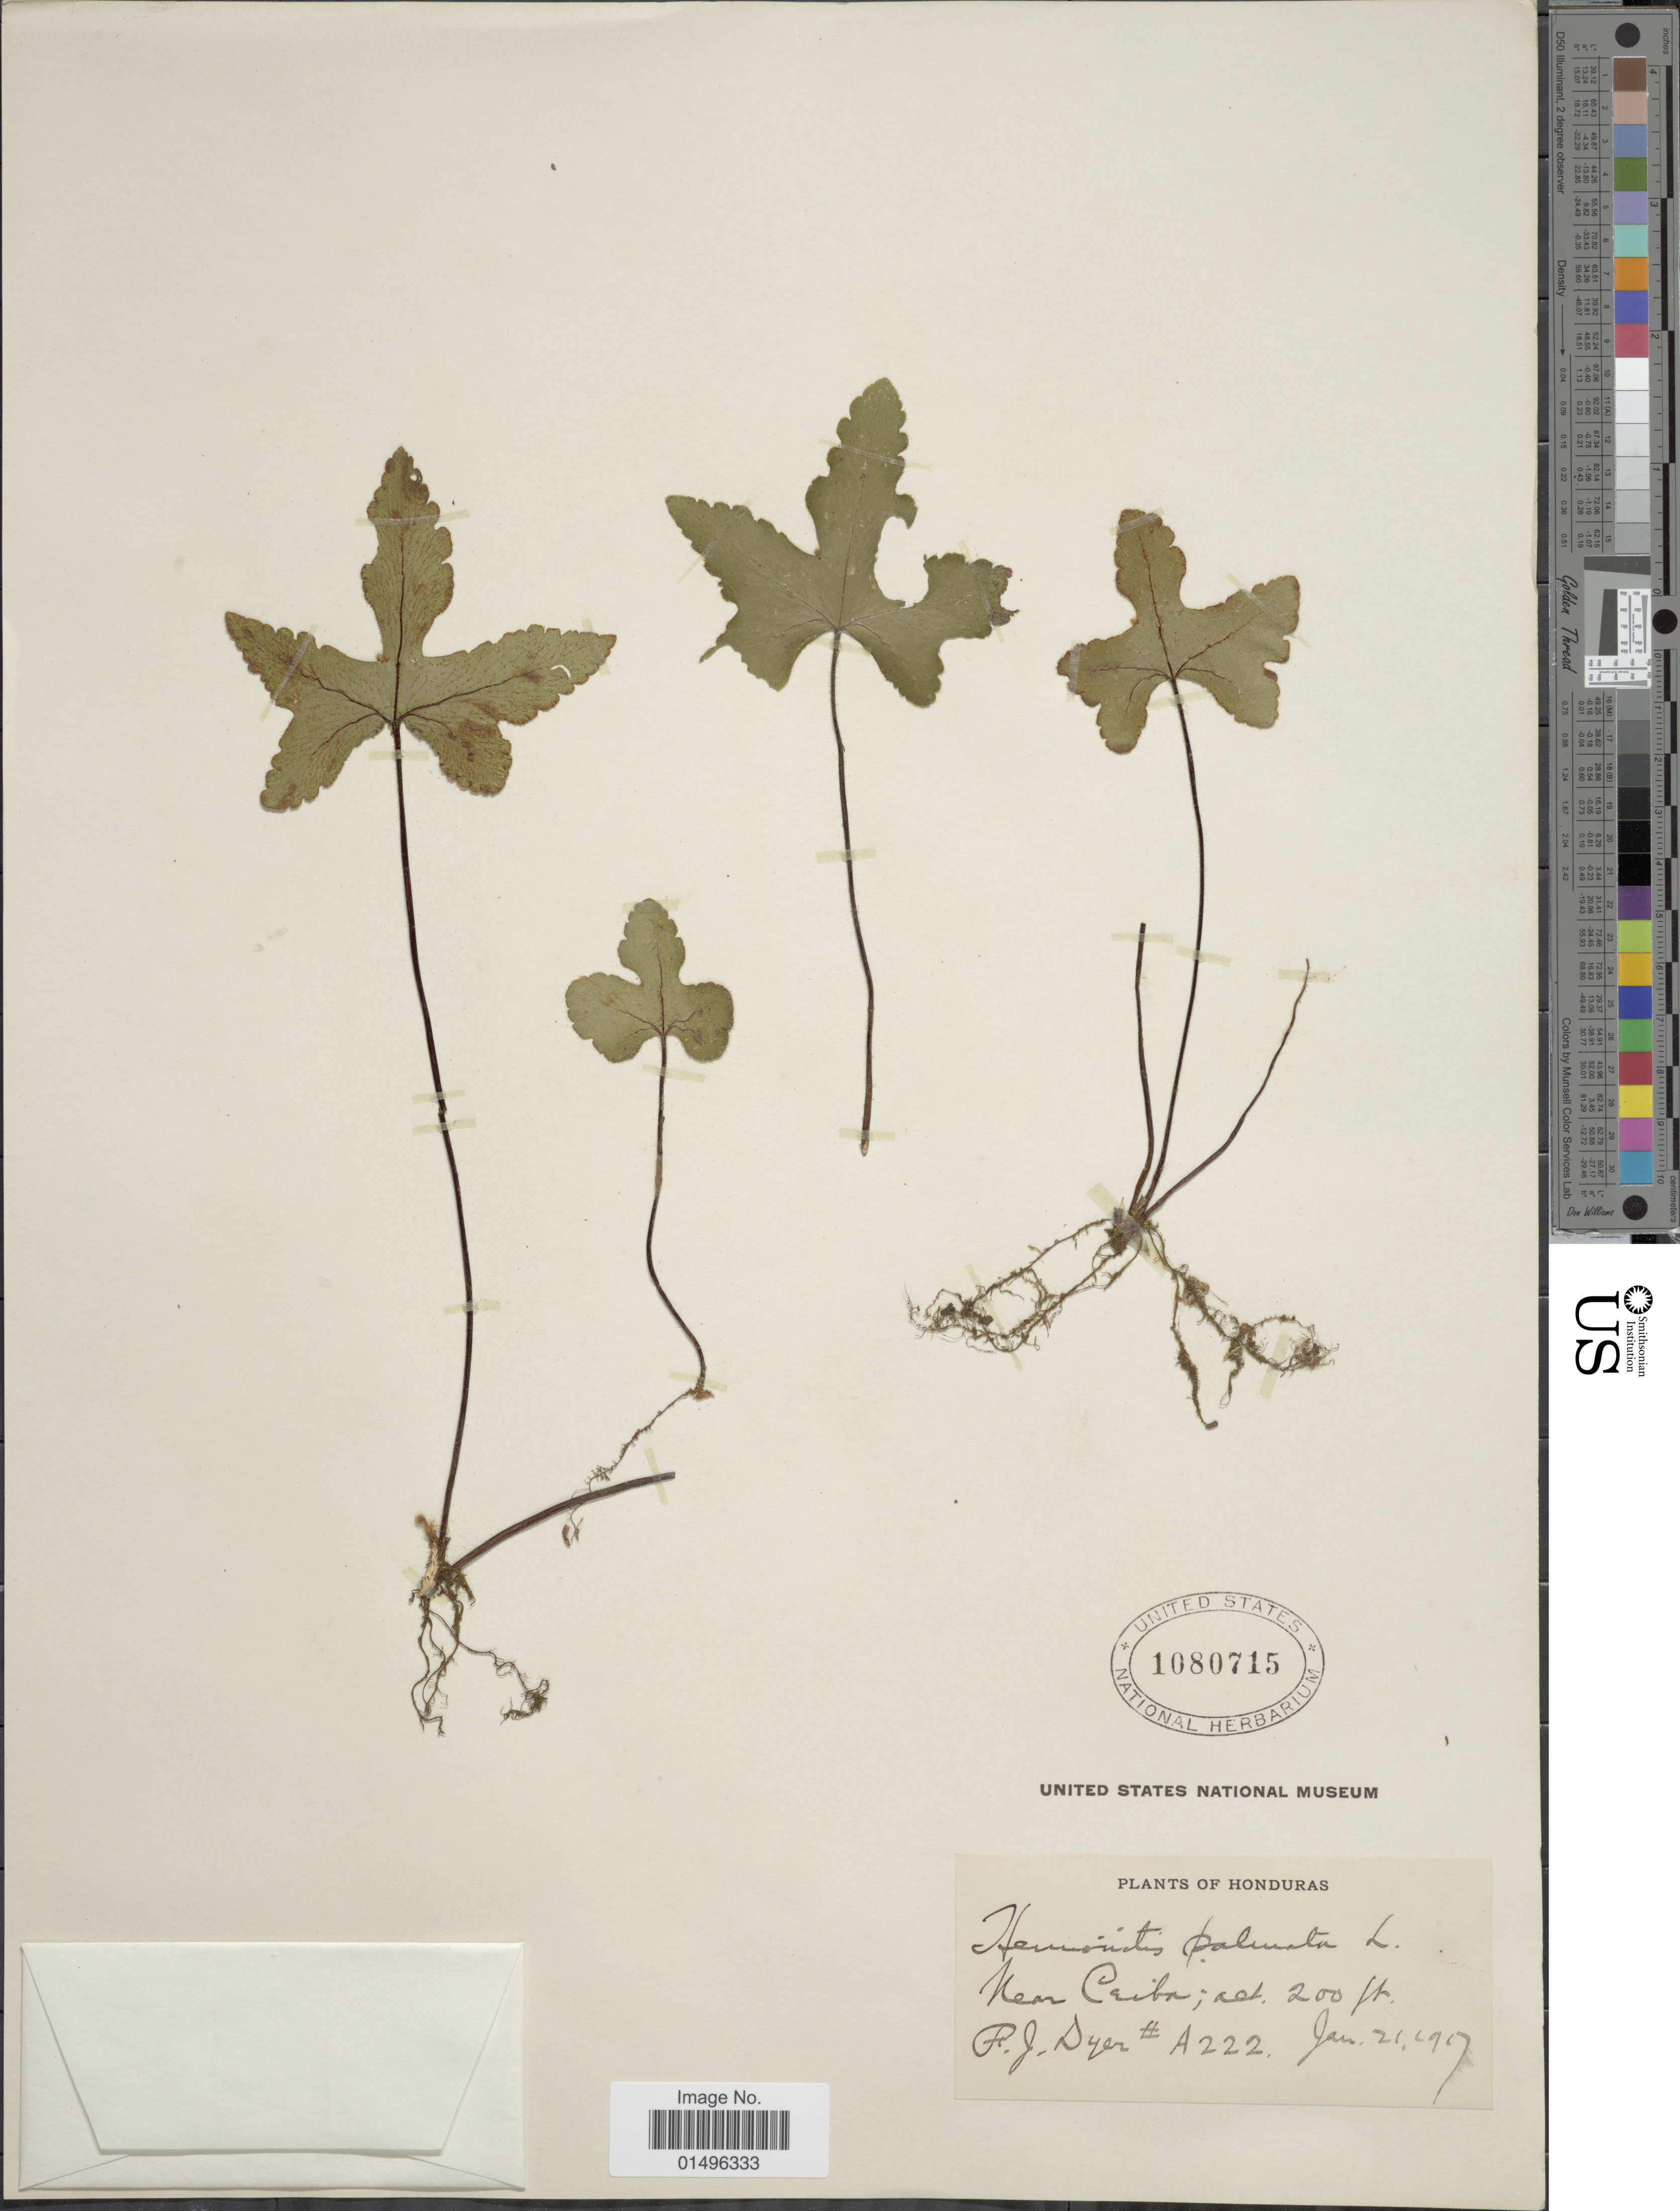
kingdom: Plantae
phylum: Tracheophyta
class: Polypodiopsida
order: Polypodiales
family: Pteridaceae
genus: Hemionitis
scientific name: Hemionitis palmata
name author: L.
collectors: F. J. Dyer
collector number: A222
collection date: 1917-01-21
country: Honduras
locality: Honduras, near Ceiba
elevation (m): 61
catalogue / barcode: US 1080715